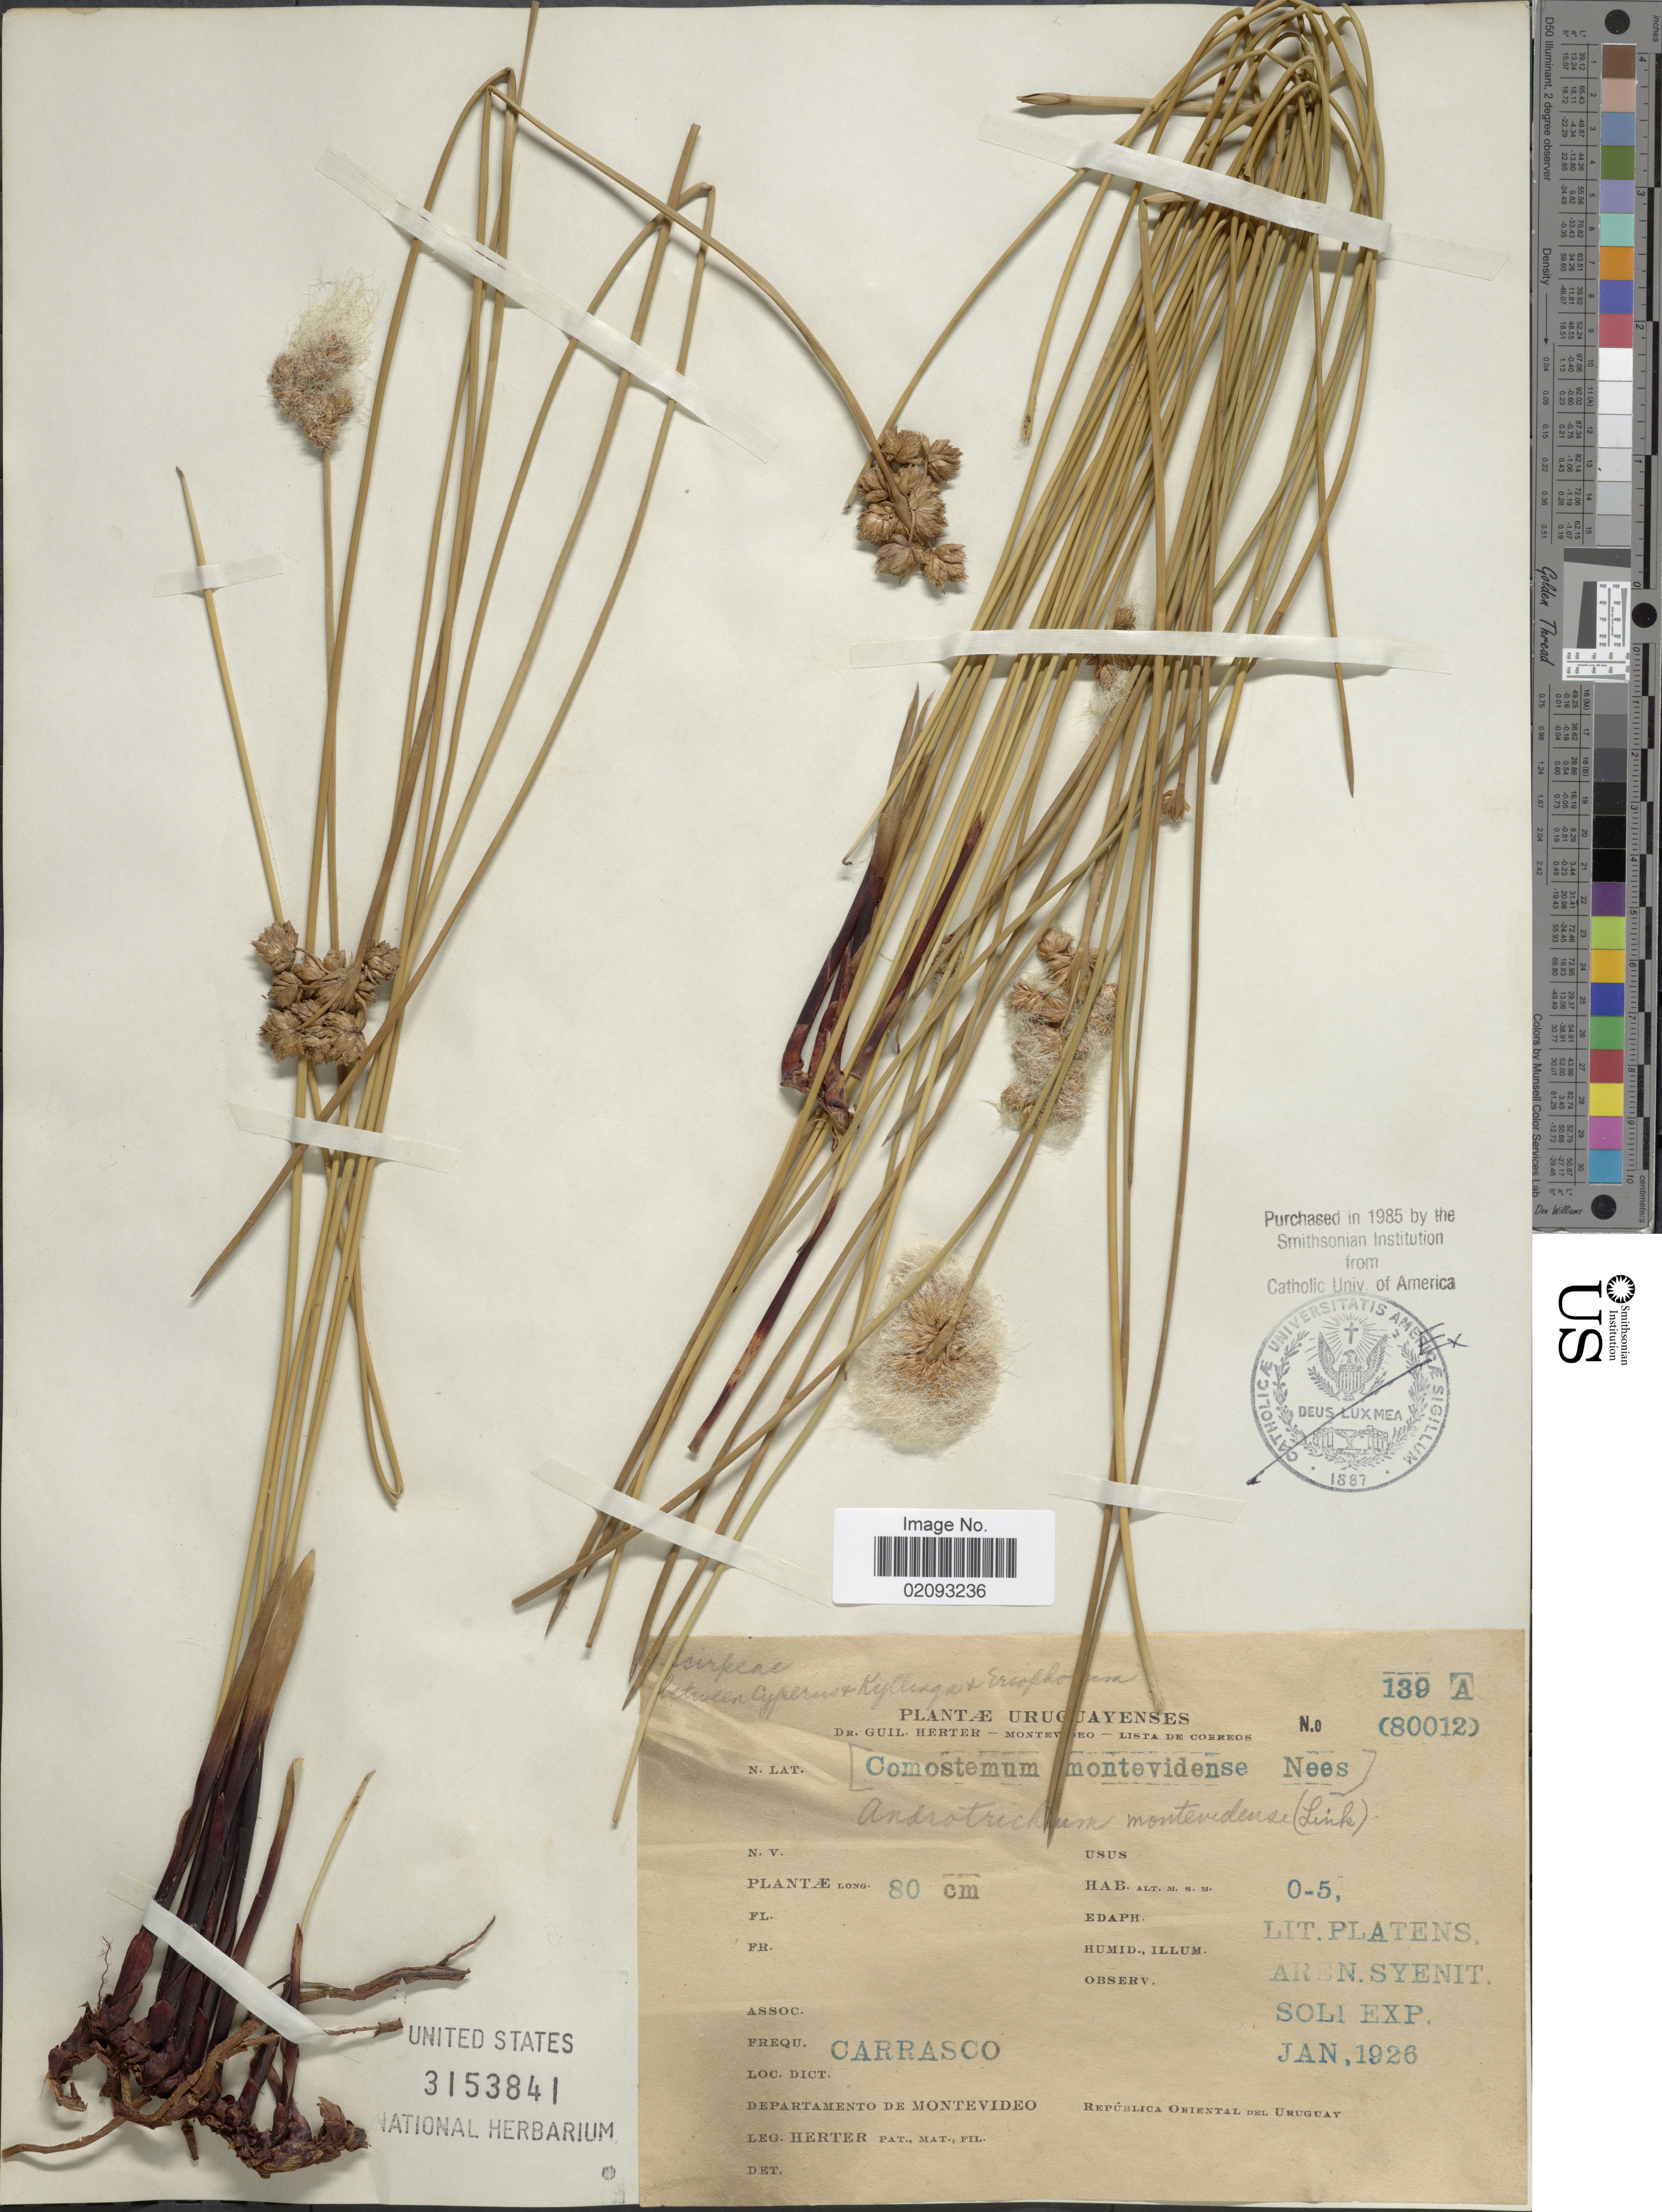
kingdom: Plantae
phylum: Tracheophyta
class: Liliopsida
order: Poales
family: Cyperaceae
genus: Cyperus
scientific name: Cyperus trigynus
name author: Spreng.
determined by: Strong, Mark T., (BOT), Smithsonian Institution - National Museum of Natural History (UNITED STATES)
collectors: G. Herter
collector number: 139 A (80012)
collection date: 1926-01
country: Uruguay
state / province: Montevideo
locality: República Oriental del Uruguay. Carrasco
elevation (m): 0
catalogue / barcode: US 3153841